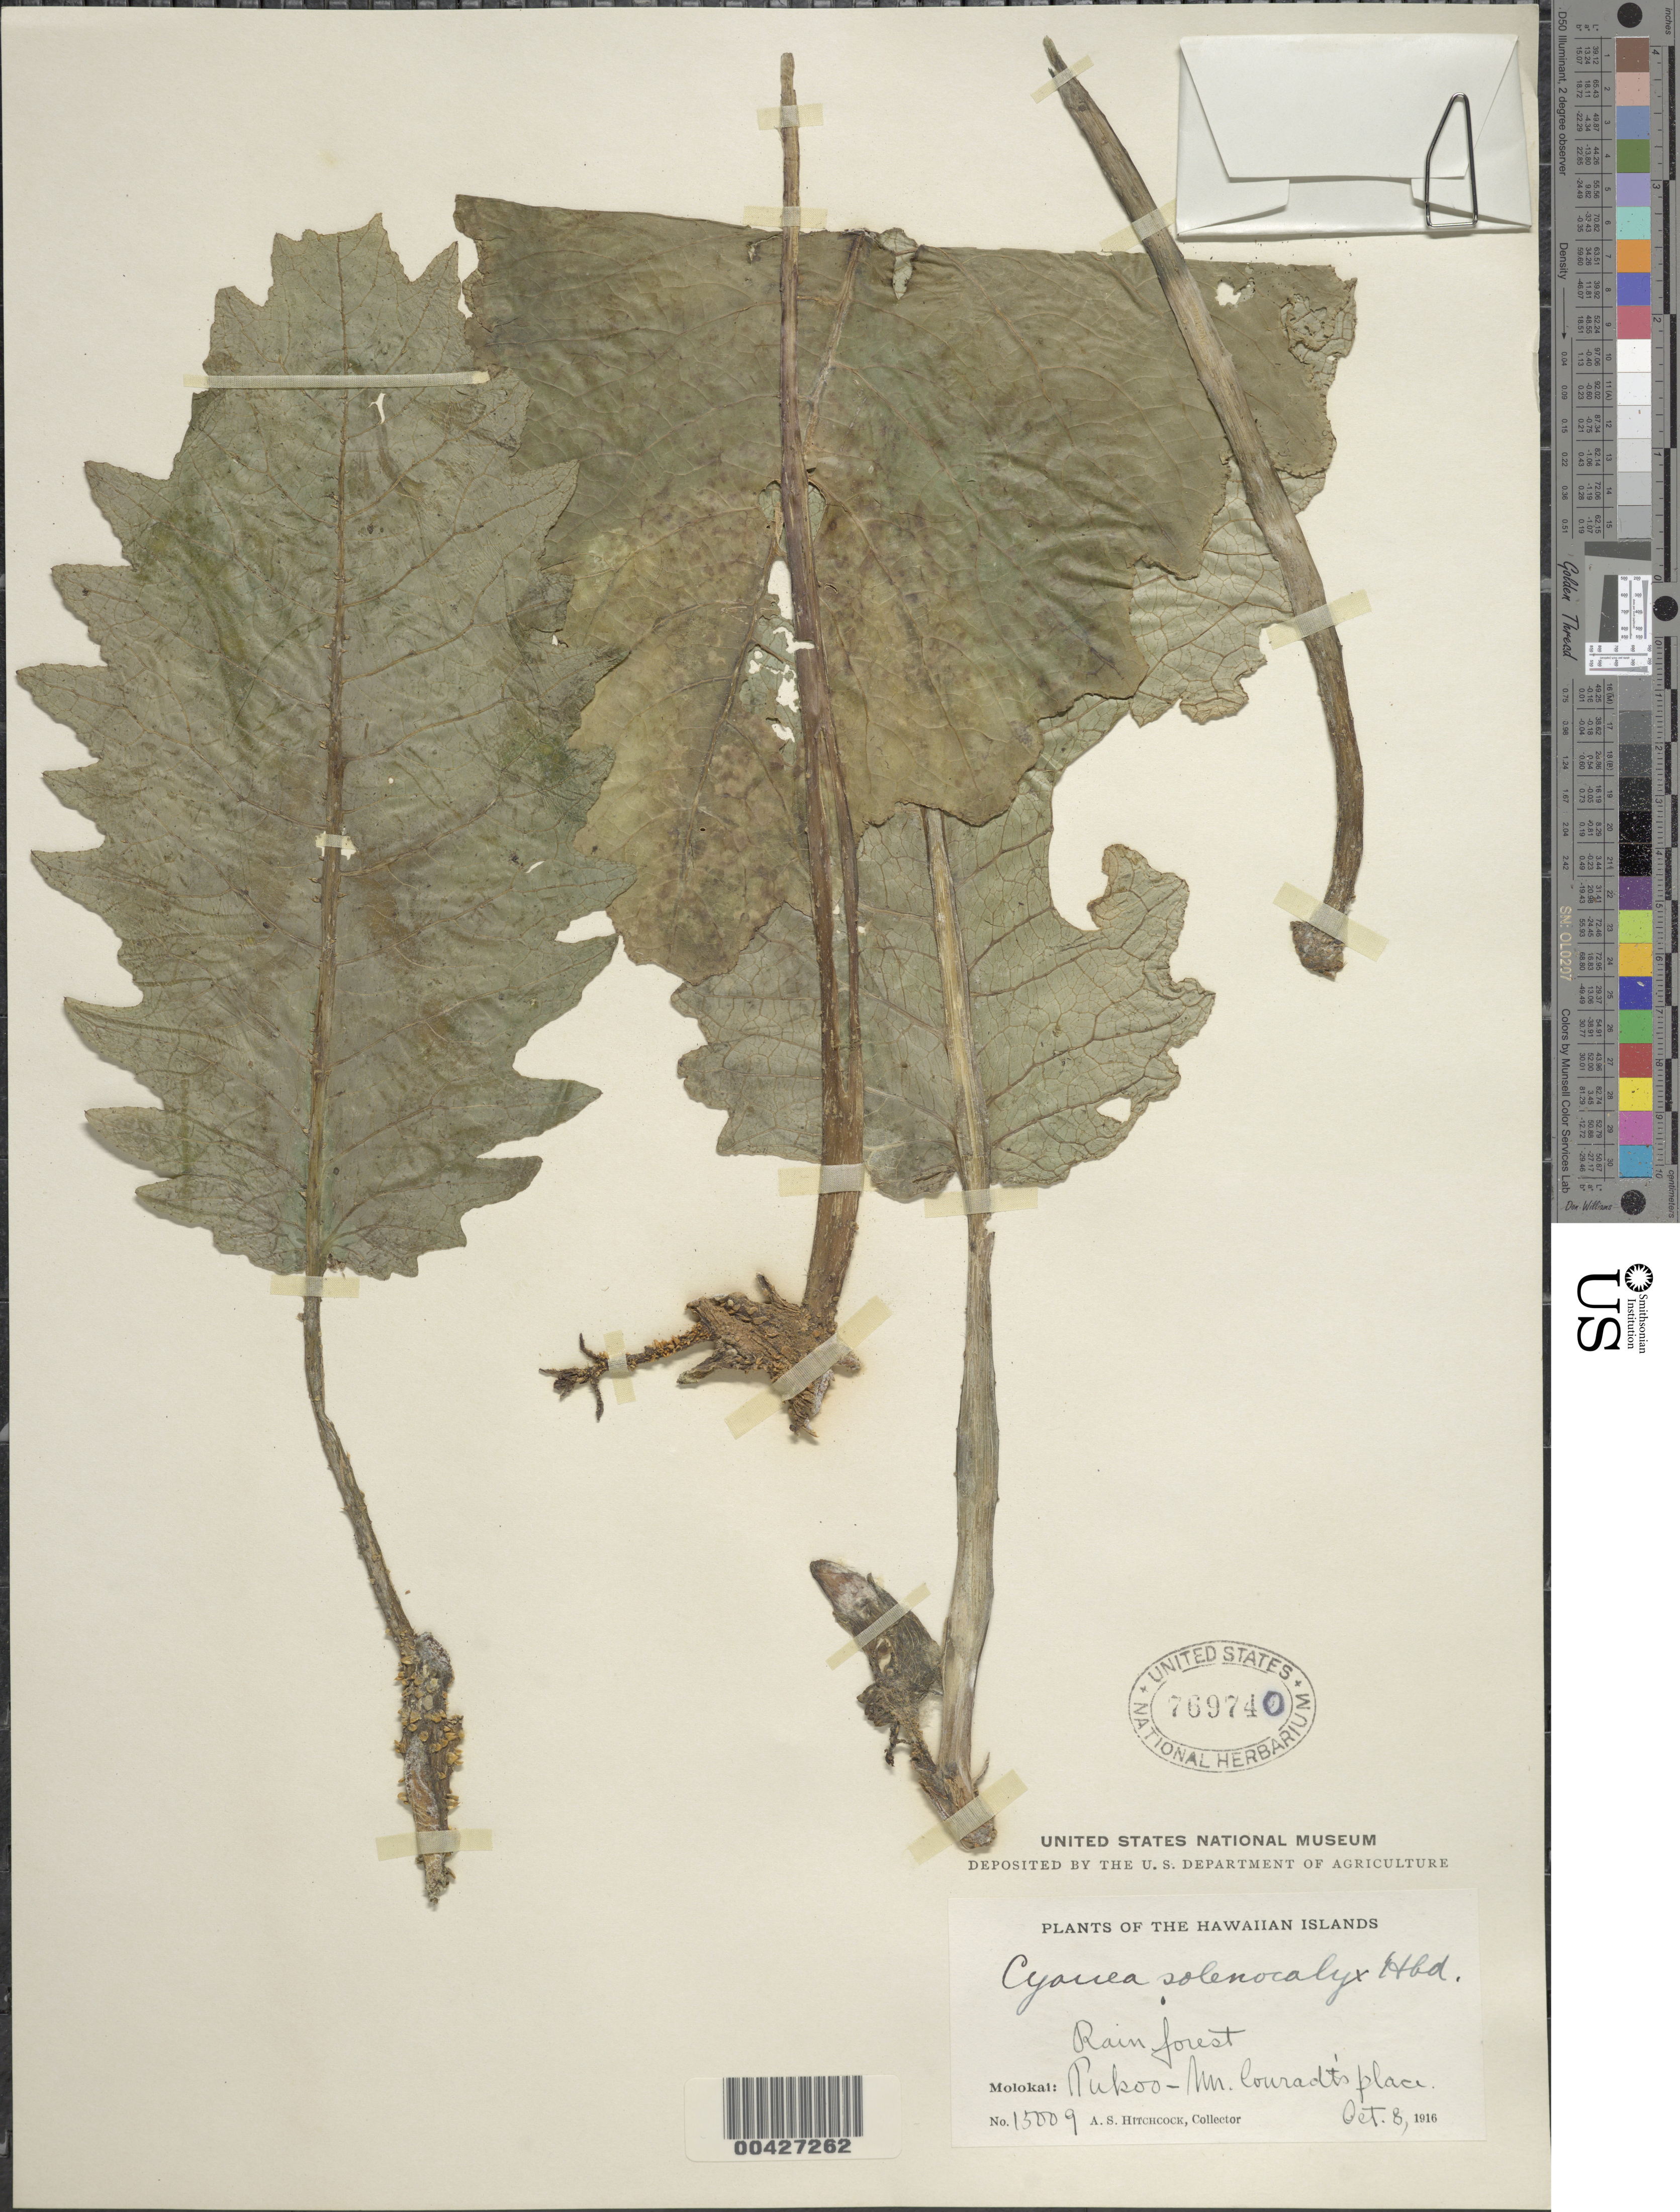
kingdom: Plantae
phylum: Tracheophyta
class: Magnoliopsida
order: Asterales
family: Campanulaceae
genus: Cyanea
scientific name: Cyanea solenocalyx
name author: Hillebr.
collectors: A. S. Hitchcock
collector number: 15009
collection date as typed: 8 Oct 1916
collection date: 1916-10-08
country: United States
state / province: Hawaii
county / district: Maui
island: Moloka'i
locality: Pukoo - Mr. Conradt's place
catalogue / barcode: US 769740